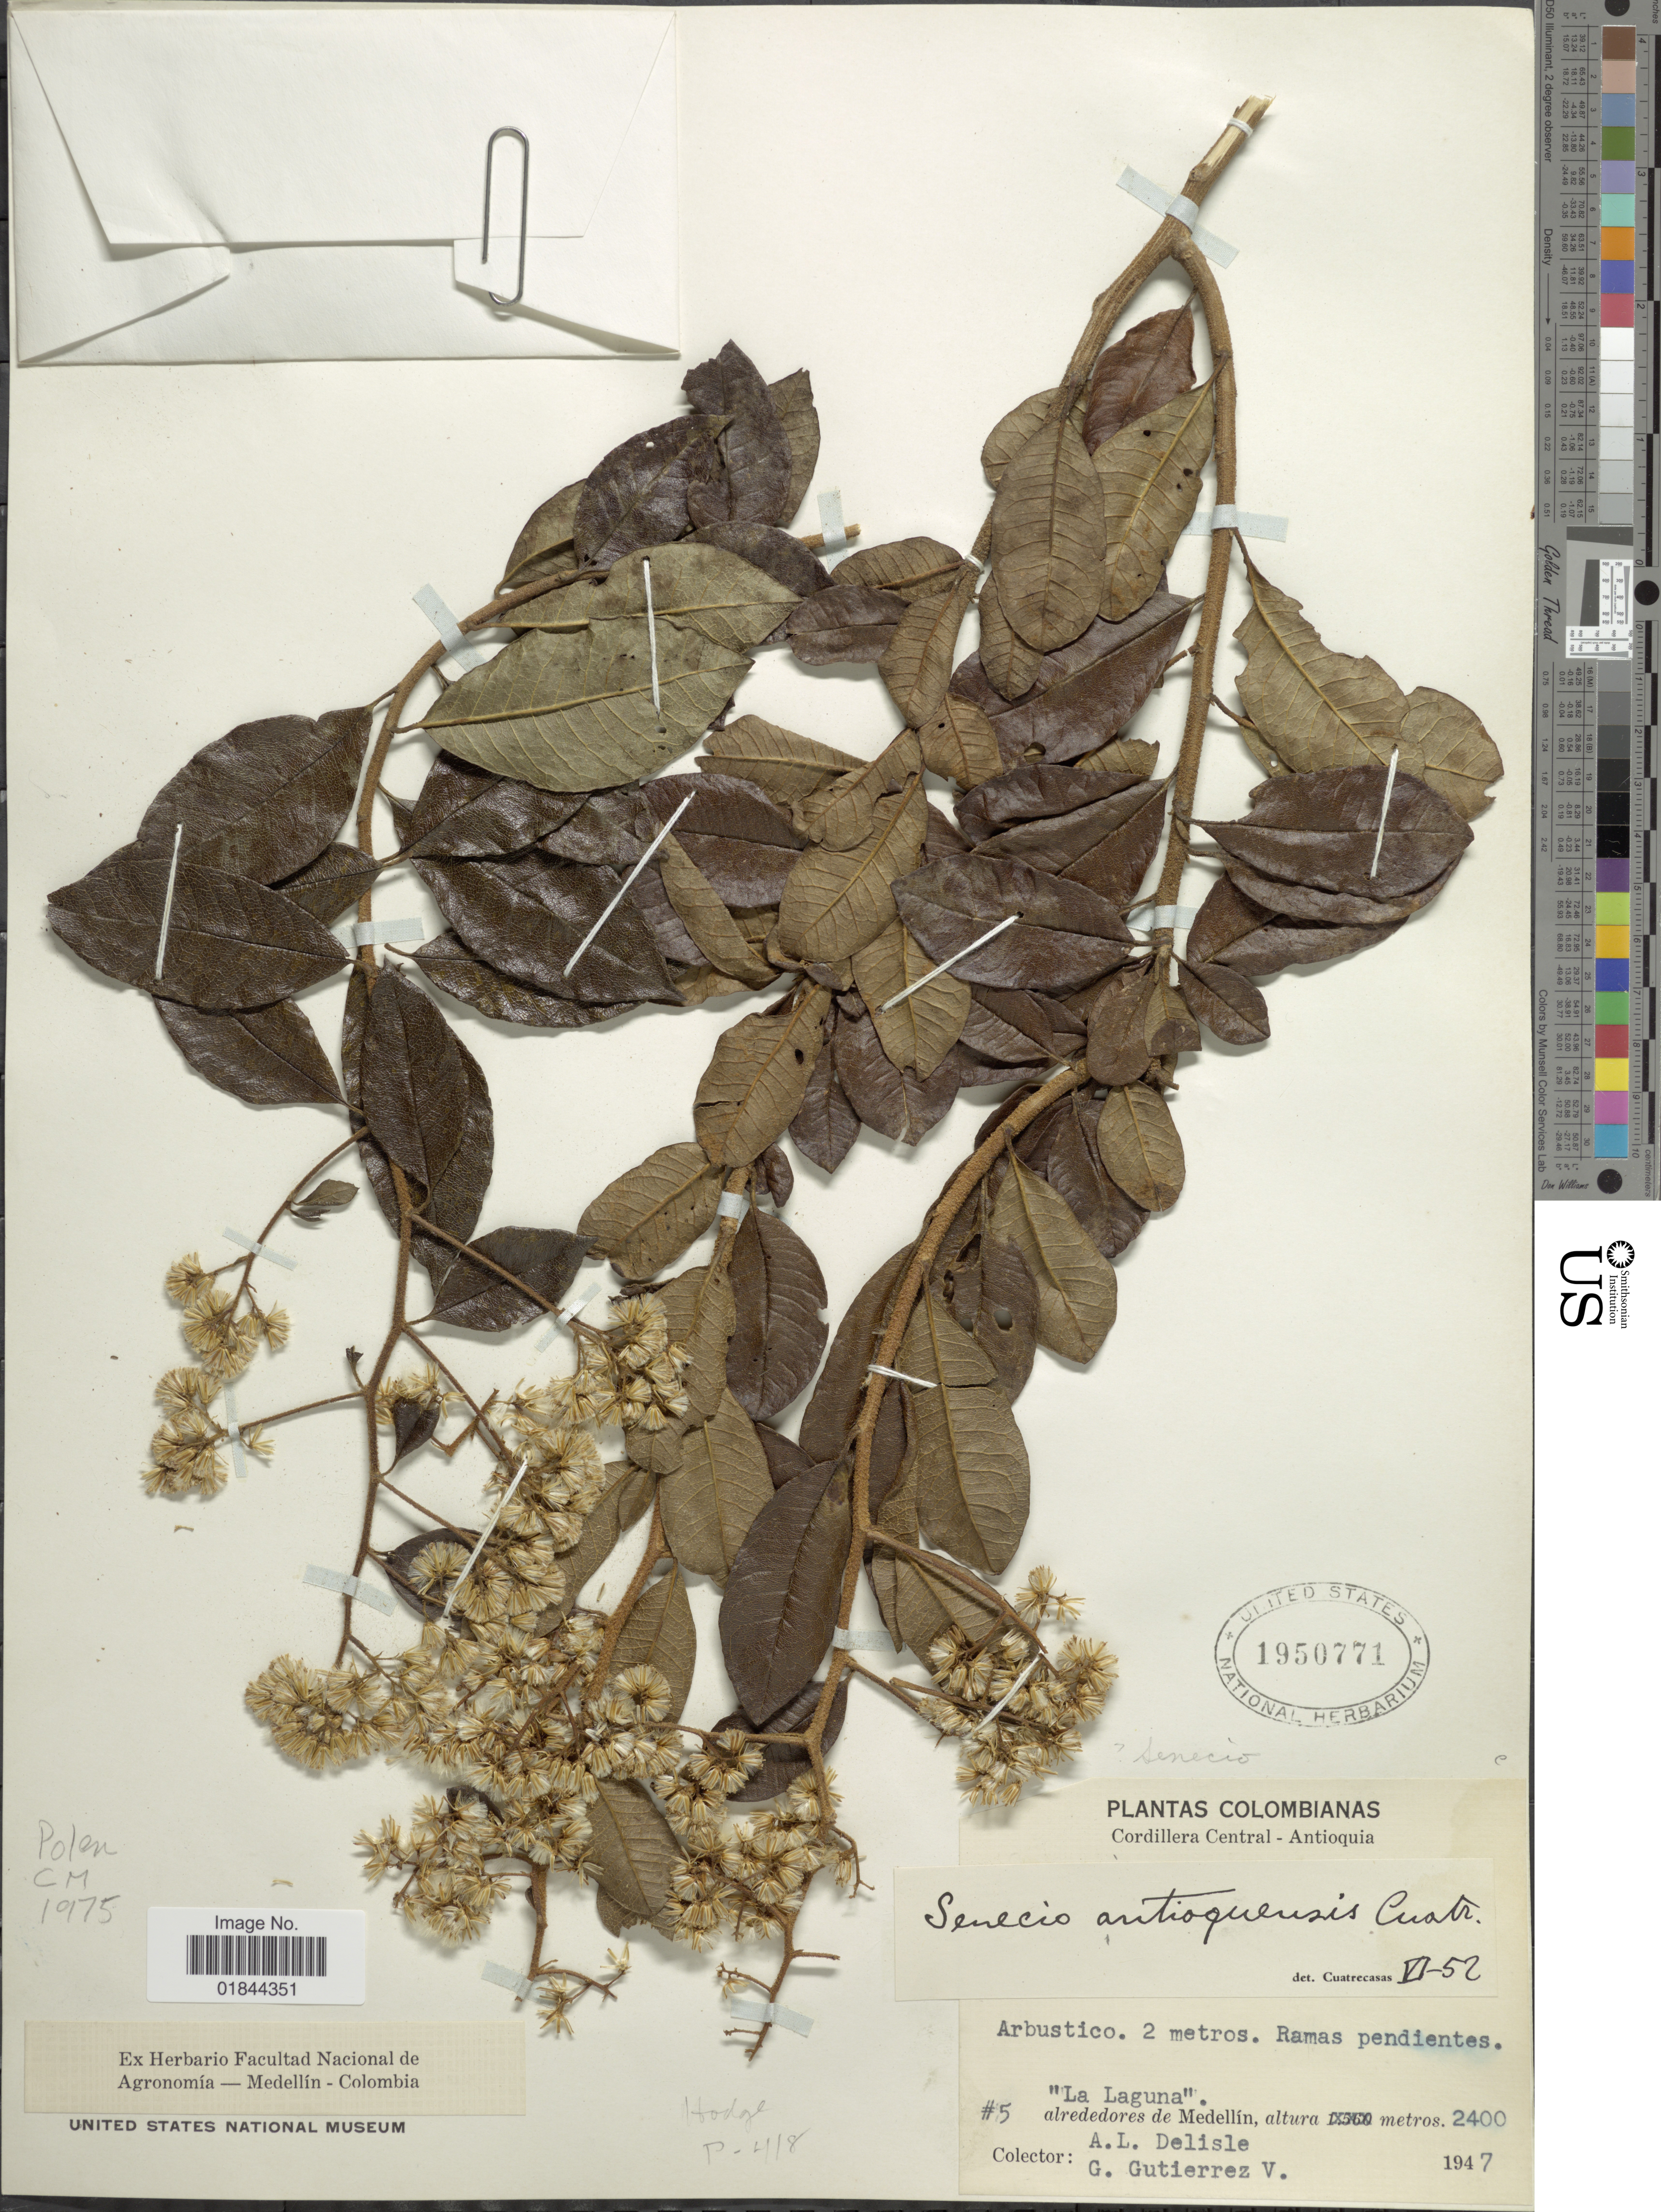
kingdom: Plantae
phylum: Tracheophyta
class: Magnoliopsida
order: Asterales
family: Asteraceae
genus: Pentacalia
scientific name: Pentacalia antioquensis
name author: (Cuatrec.) Cuatrec.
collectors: A. Delisle & G. Guttierez V.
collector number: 5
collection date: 1947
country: Colombia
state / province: Antioquia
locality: Cordillera Central, 'La Laguna', alrededores de Medellín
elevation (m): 2400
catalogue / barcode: US 1950771